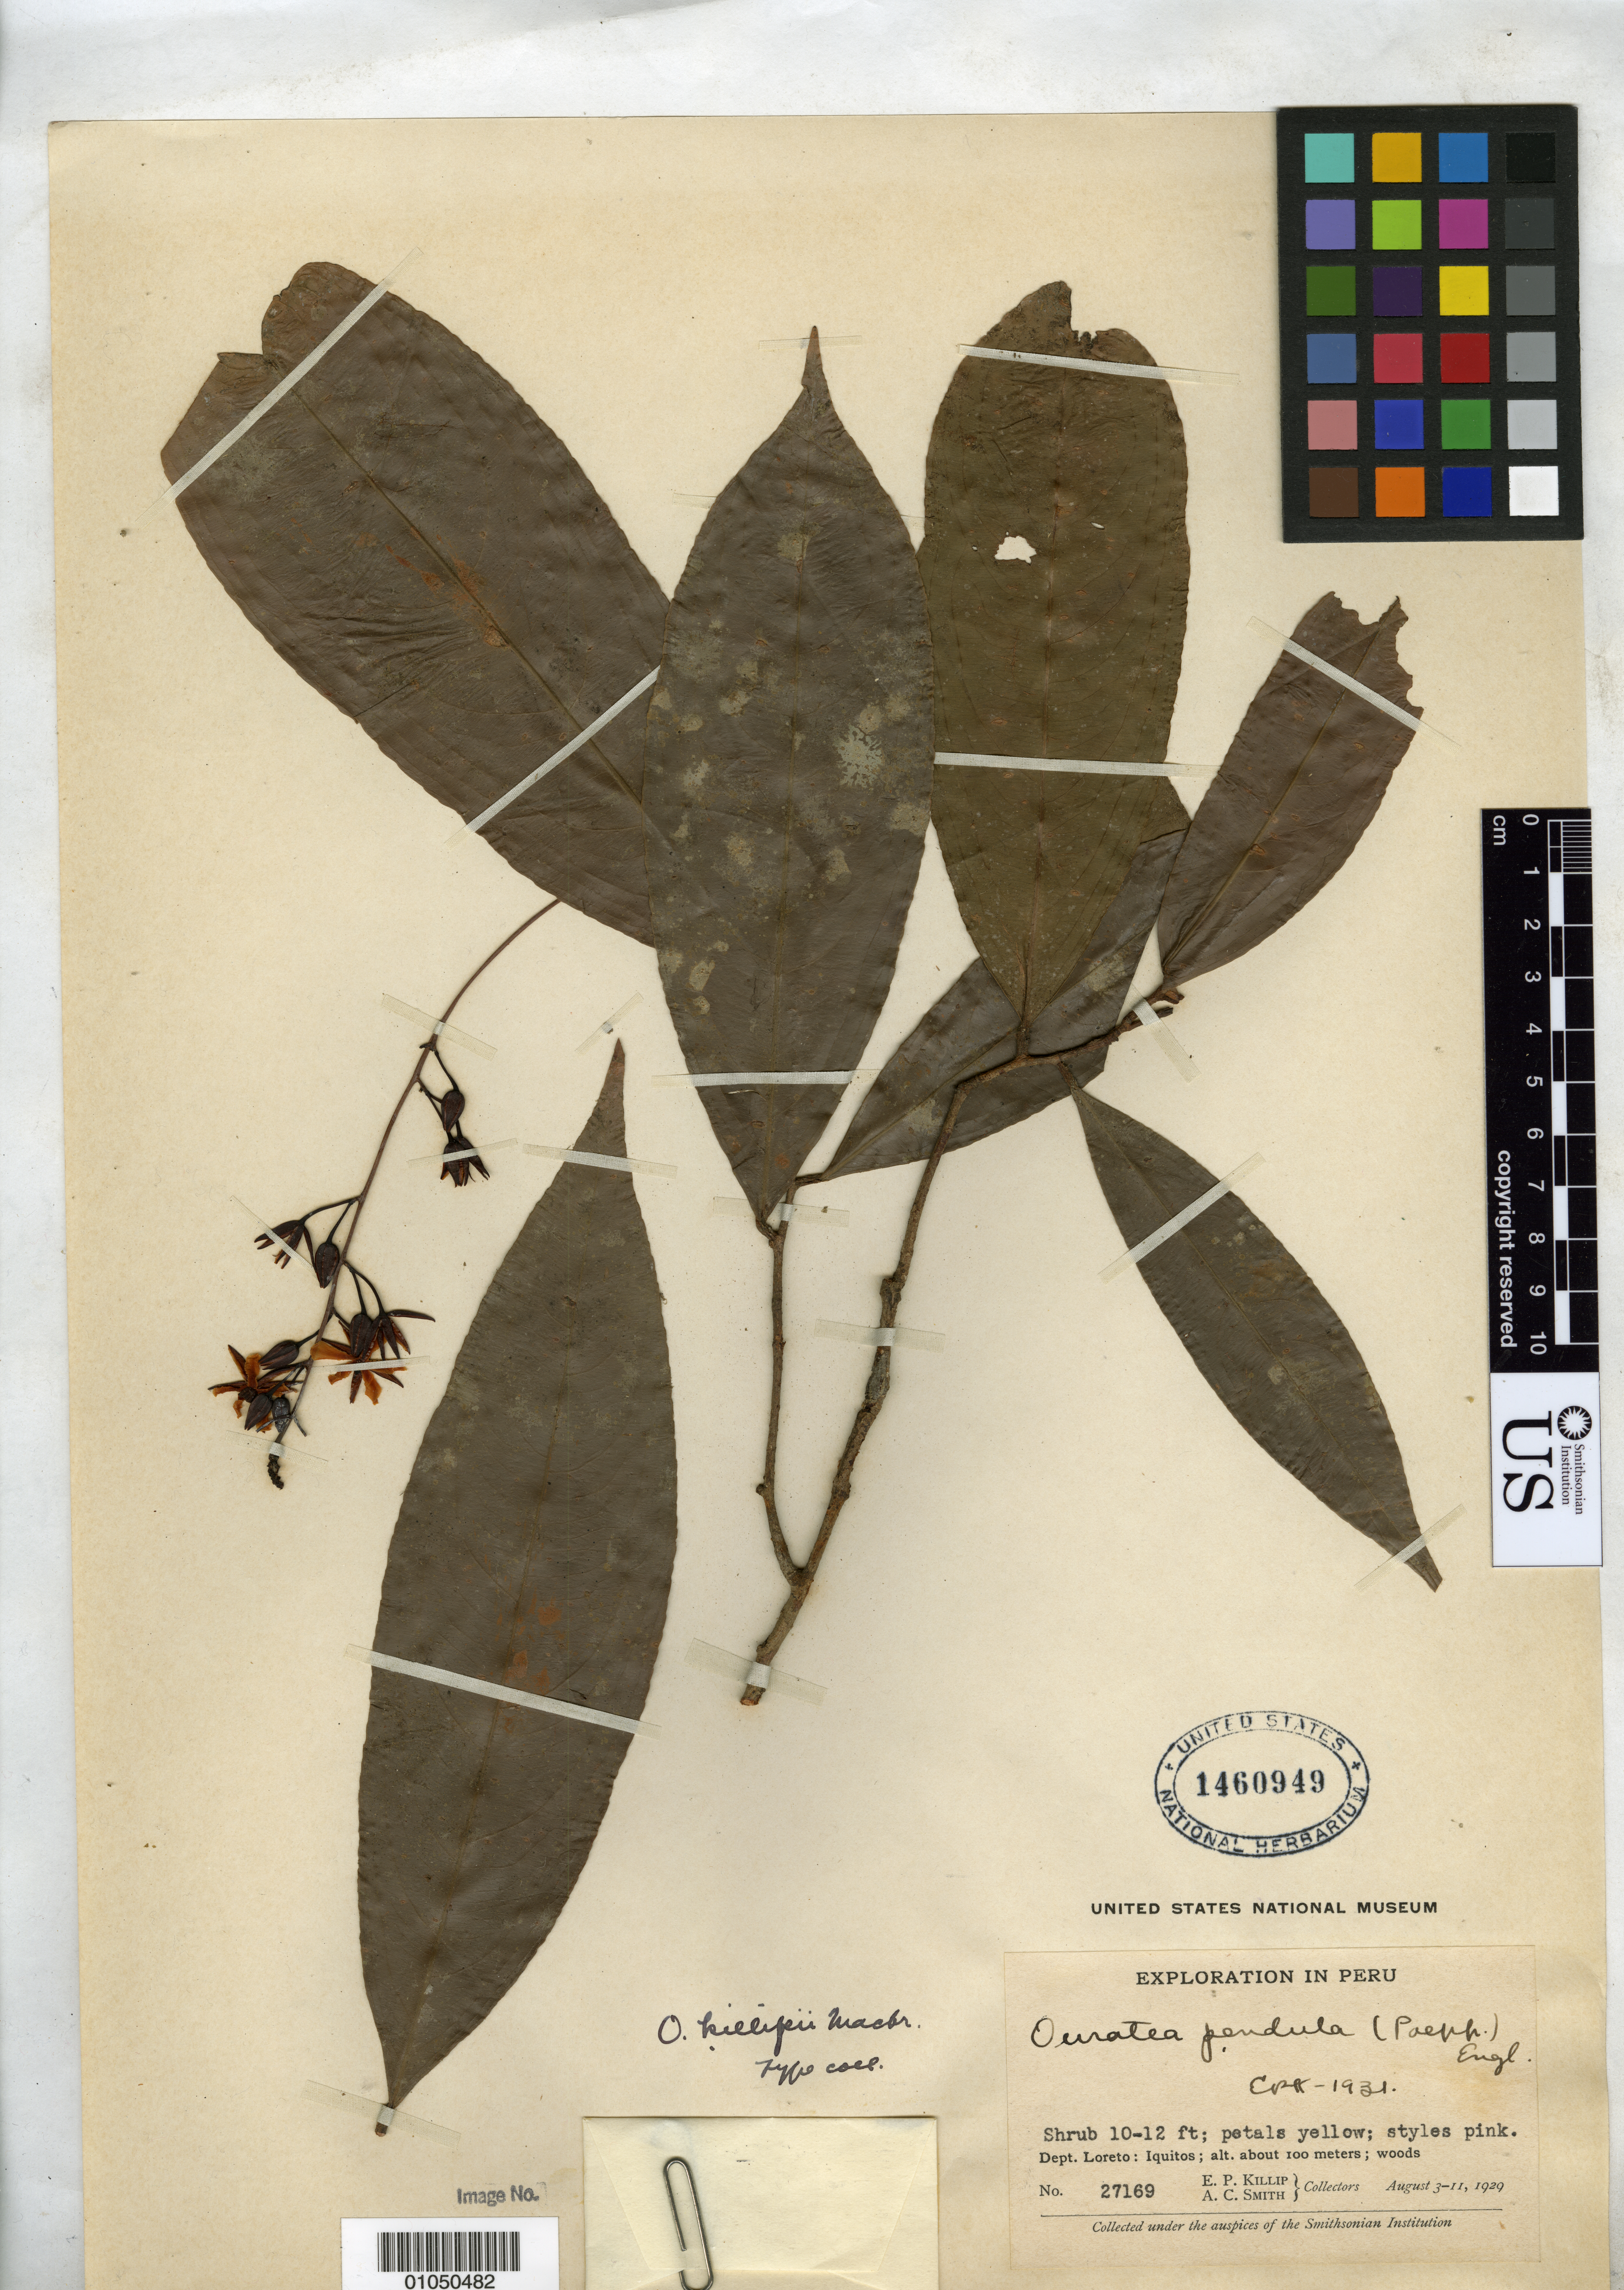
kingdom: Plantae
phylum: Tracheophyta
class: Magnoliopsida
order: Malpighiales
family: Ochnaceae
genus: Ouratea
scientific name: Ouratea killipii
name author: J.F. Macbr.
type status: Isotype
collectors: E. P. Killip & A. C. Smith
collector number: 27169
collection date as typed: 03 Aug 1929 to 11 Aug 1929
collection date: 1929-08-03/1929-08-11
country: Peru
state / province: Loreto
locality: Iquitos.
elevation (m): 100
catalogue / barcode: US 1460949